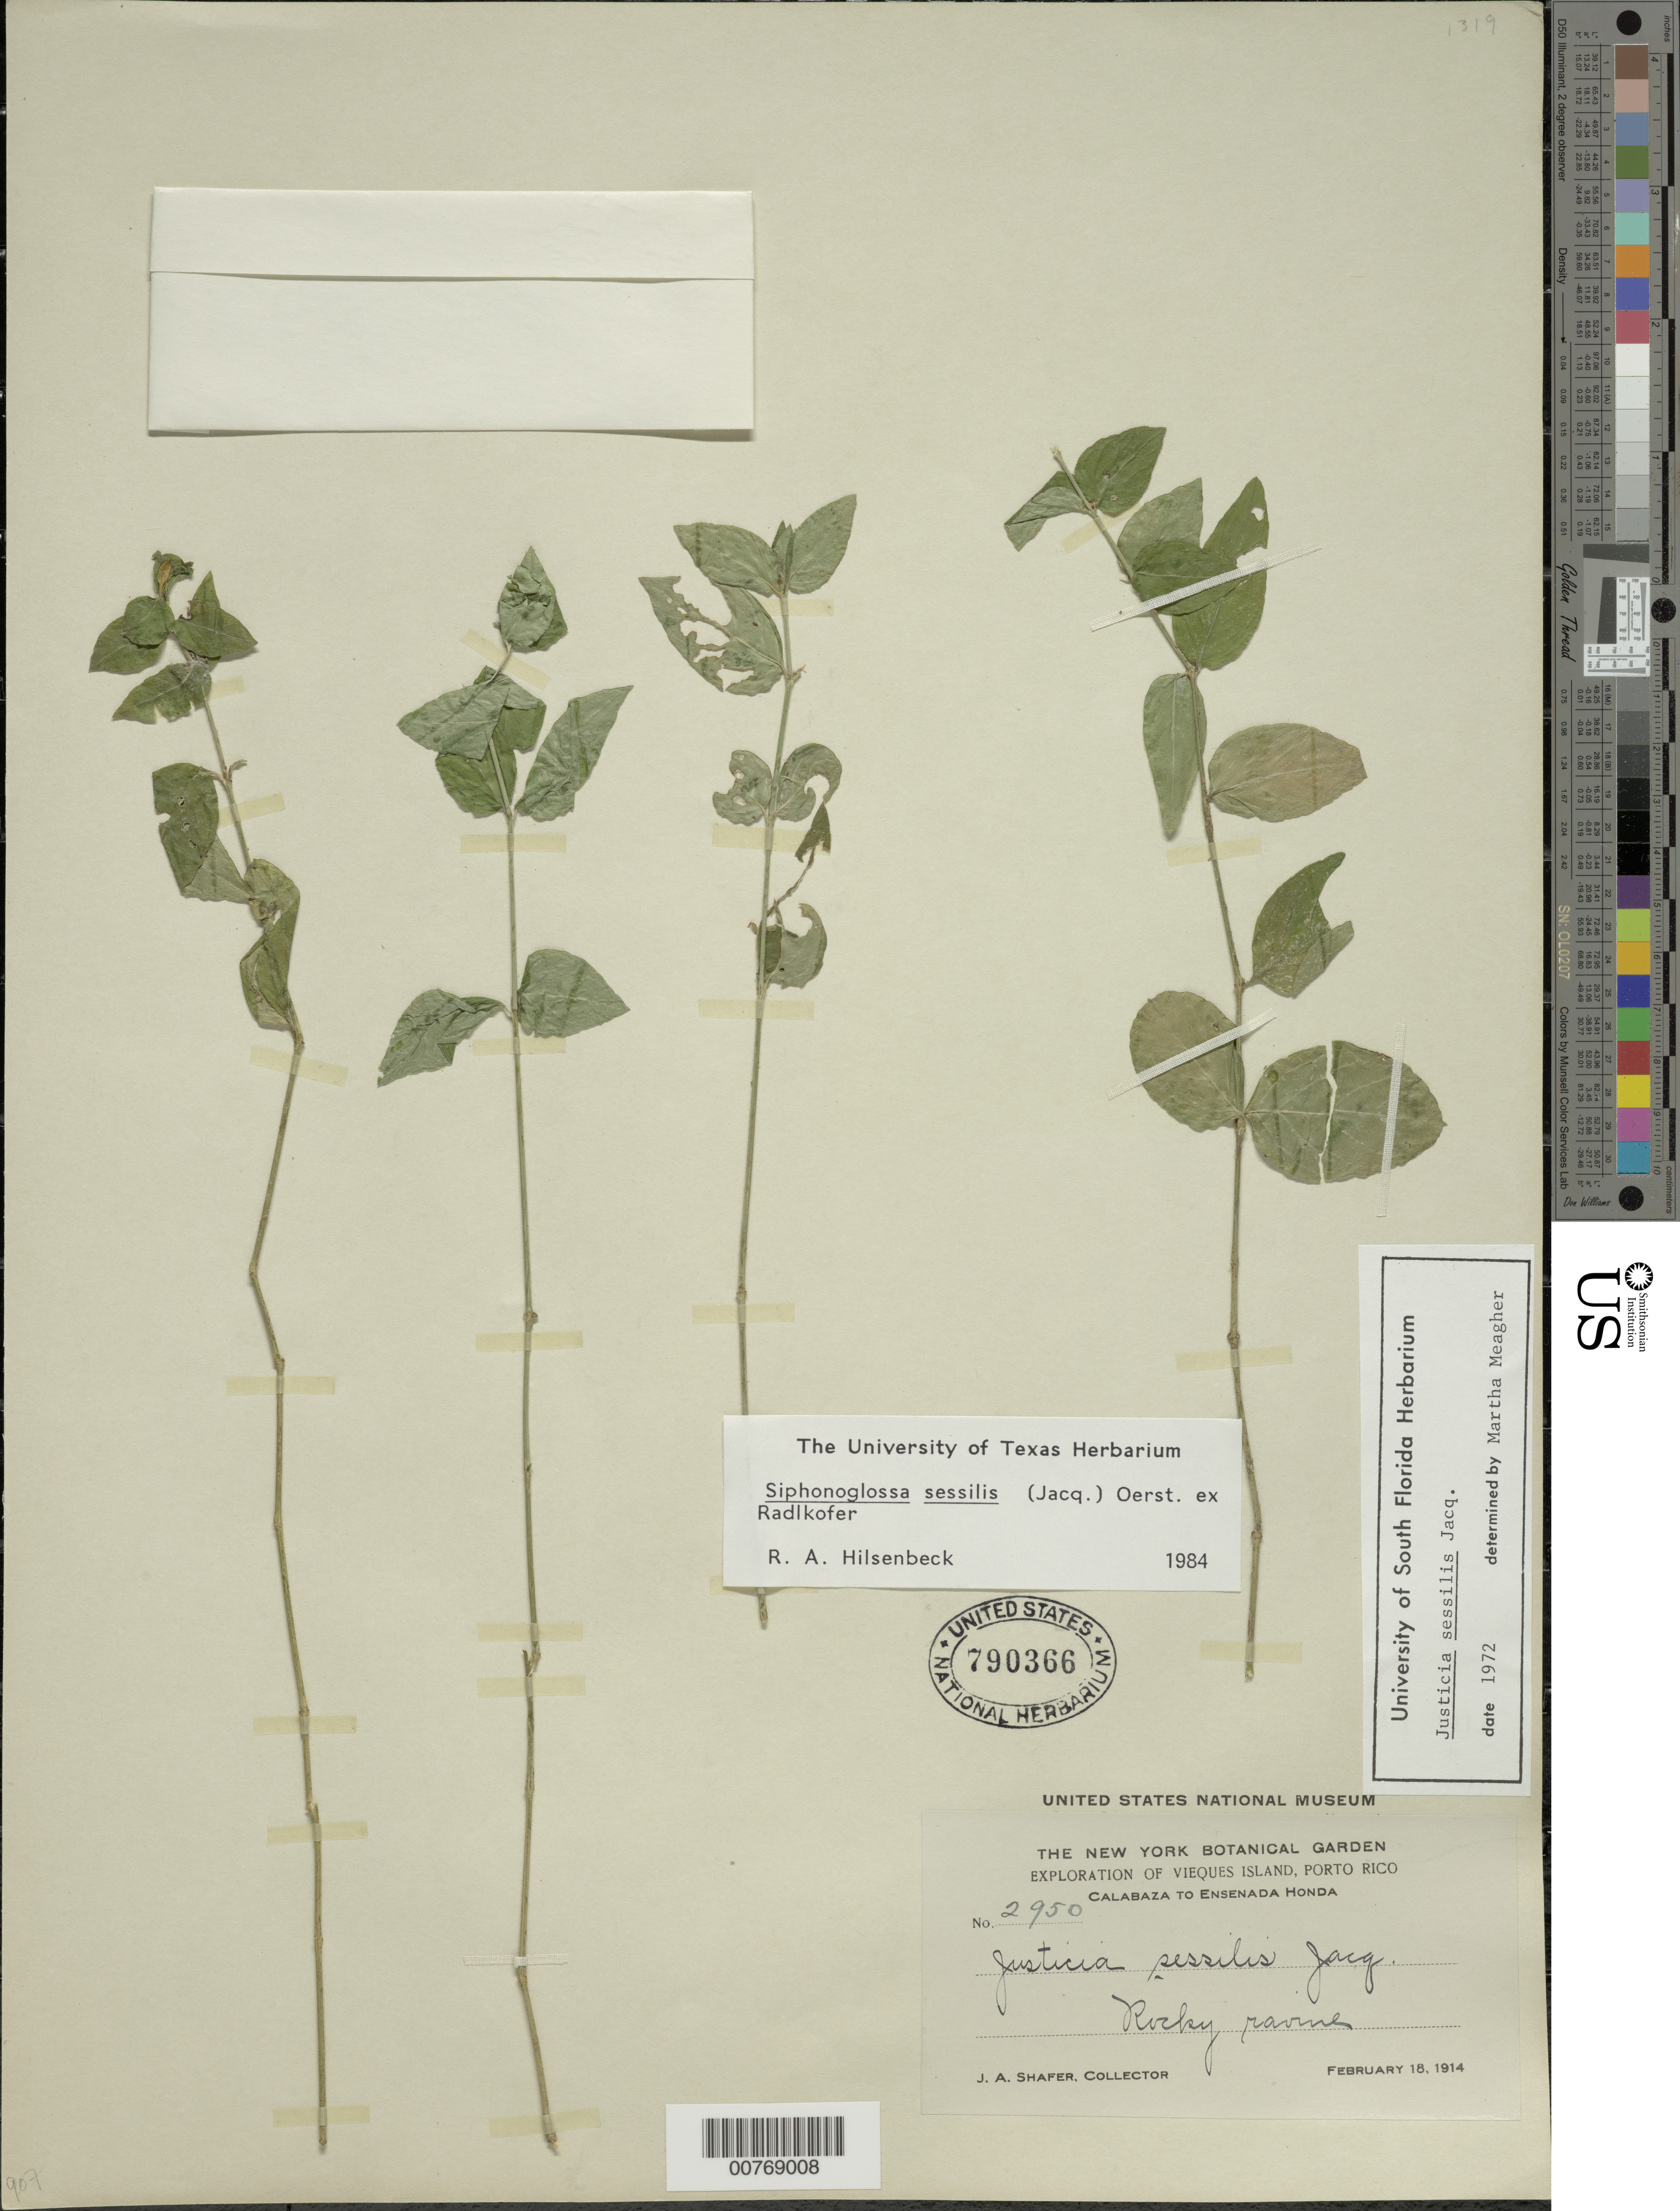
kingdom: Plantae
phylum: Tracheophyta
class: Magnoliopsida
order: Lamiales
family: Acanthaceae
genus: Siphonoglossa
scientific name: Siphonoglossa sessilis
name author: (Jacq.) D.N. Gibson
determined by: Acevedo-Rodríguez, P., (BOT), Smithsonian Institution - National Museum of Natural History (UNITED STATES)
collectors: J. A. Shafer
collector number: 2950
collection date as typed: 18 Feb 1914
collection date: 1914-02-18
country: Puerto Rico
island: Vieques I.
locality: Calabaza to Ensenada Honda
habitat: Roacky ravine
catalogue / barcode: US 790366